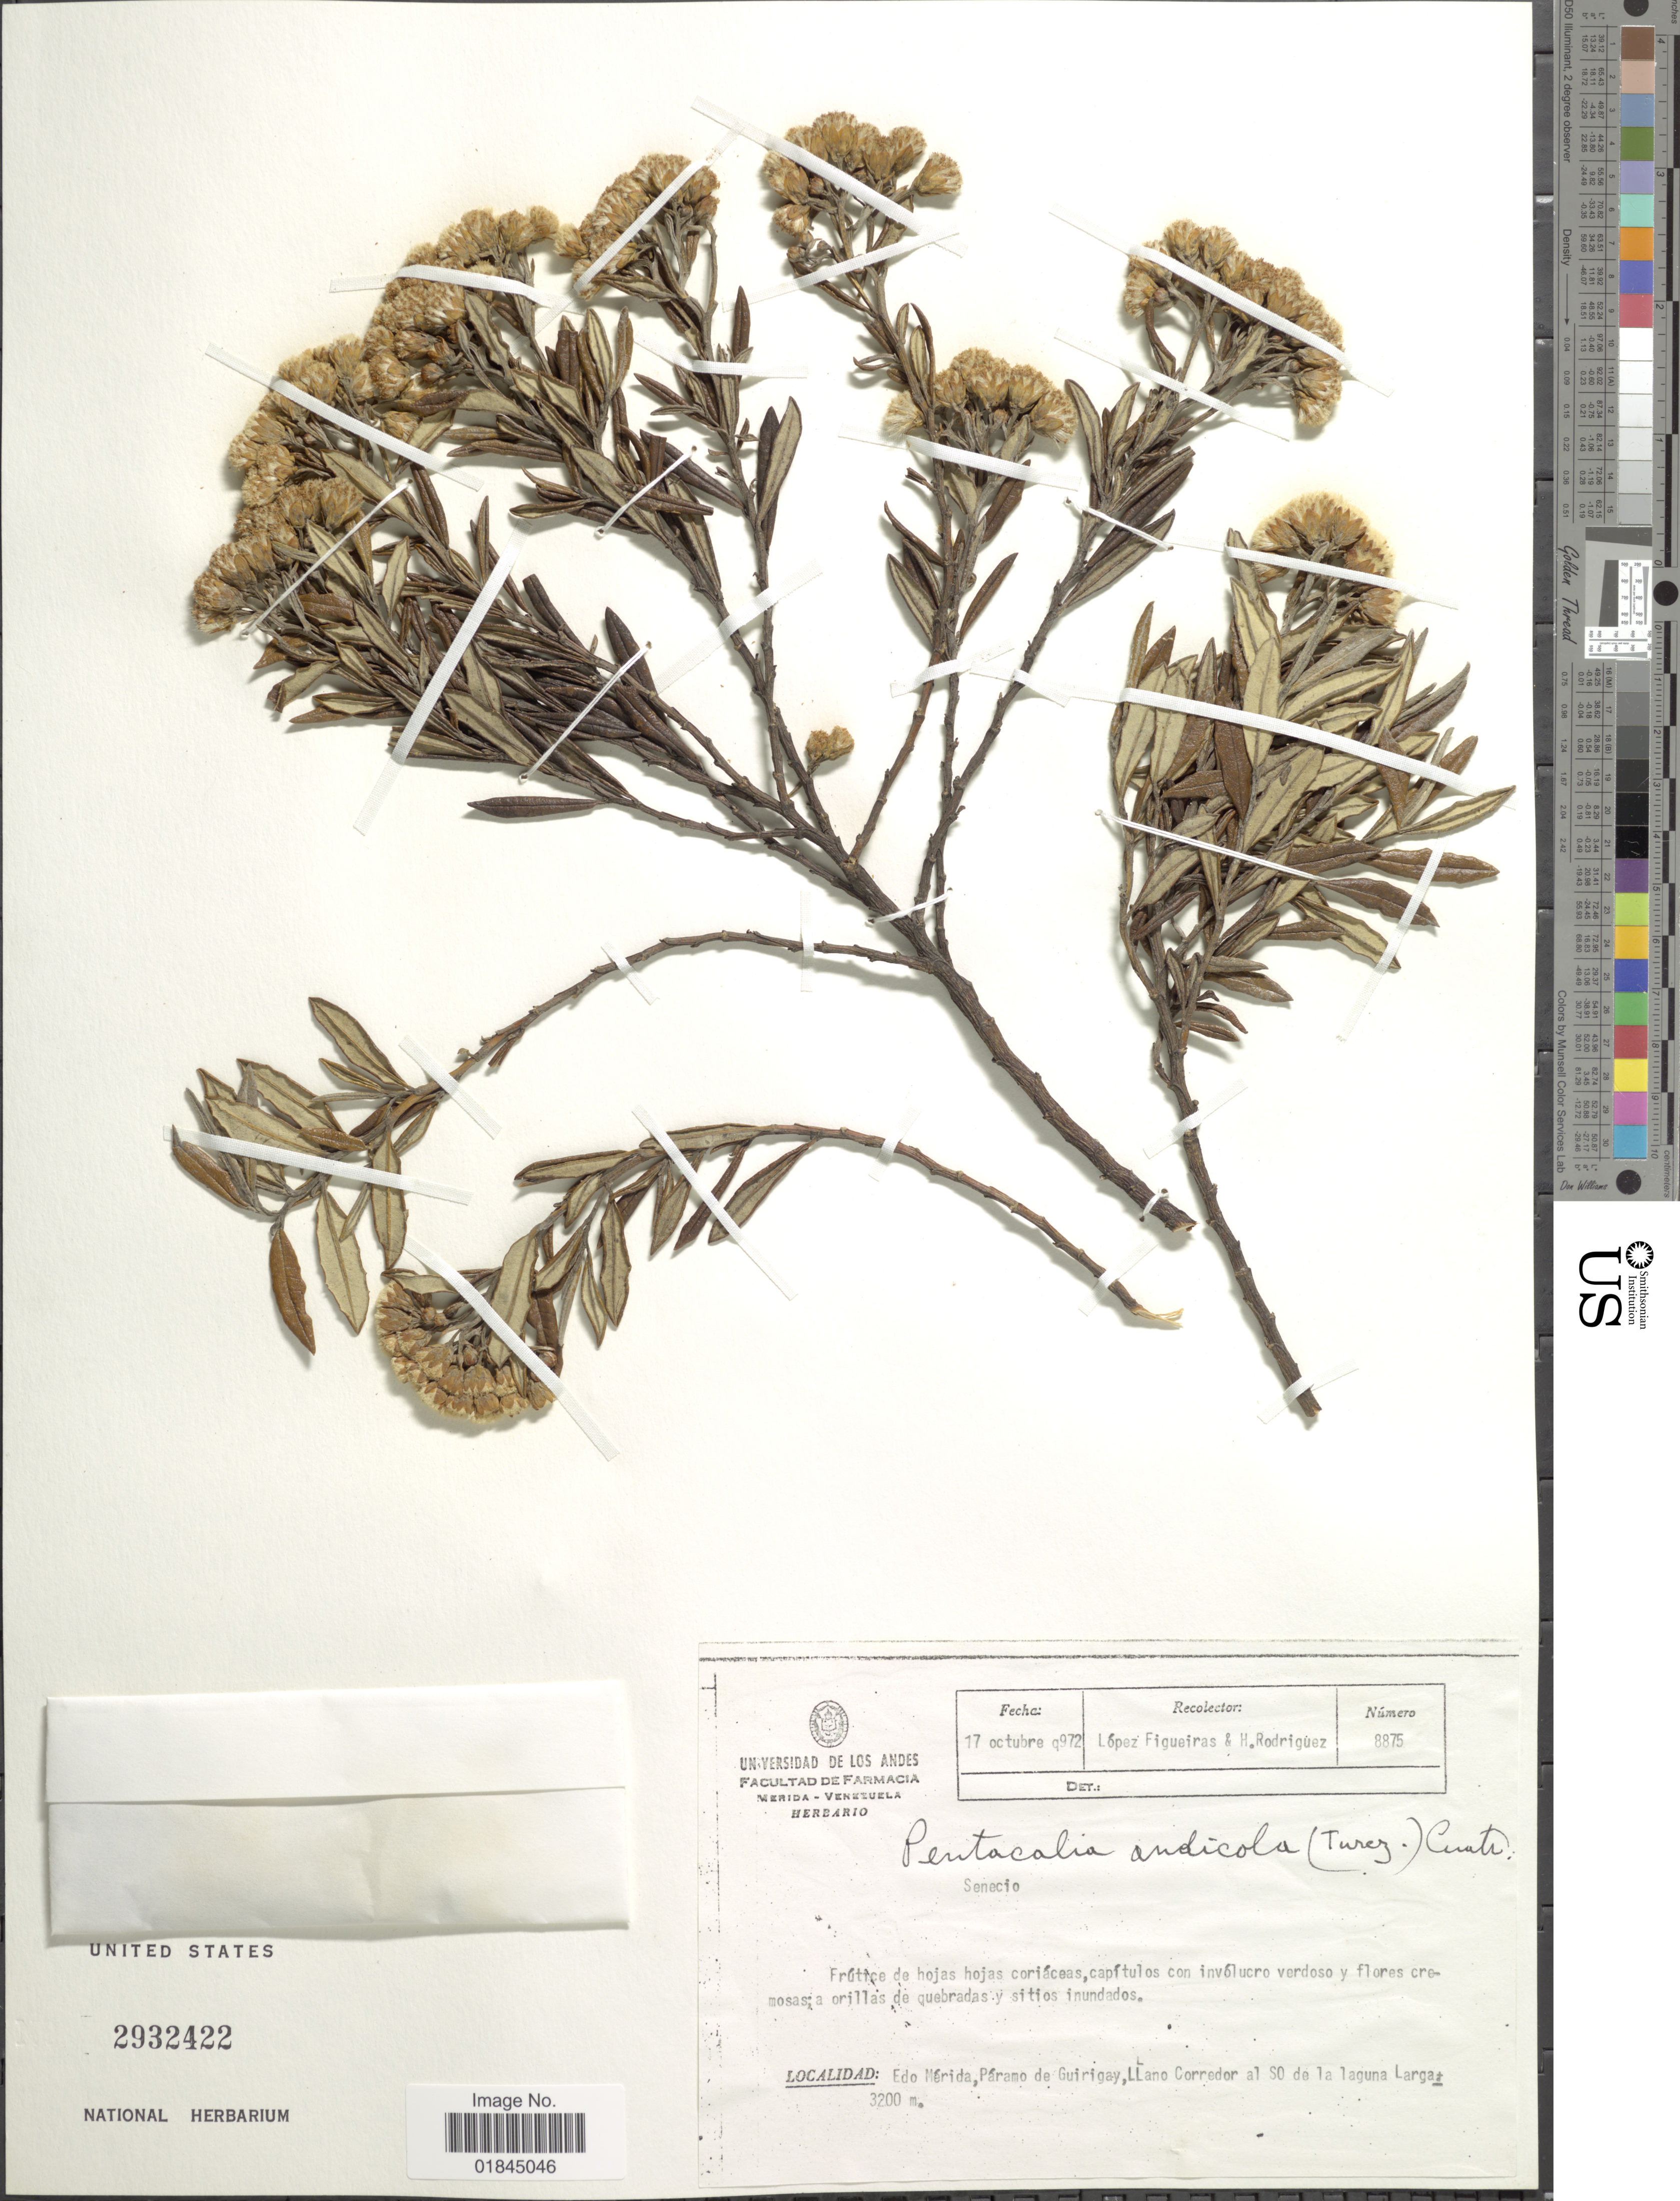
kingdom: Plantae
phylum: Tracheophyta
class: Magnoliopsida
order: Asterales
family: Asteraceae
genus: Pentacalia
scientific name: Pentacalia andicola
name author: (Turcz.) Cuatrec.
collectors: M. López Figueiras & H. Rodriguez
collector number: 8875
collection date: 1972-10-17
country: Venezuela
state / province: Mérida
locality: Paramo de Guirigay, Llano Corredor al So de la laguna Larga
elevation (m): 3200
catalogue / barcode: US 2932422